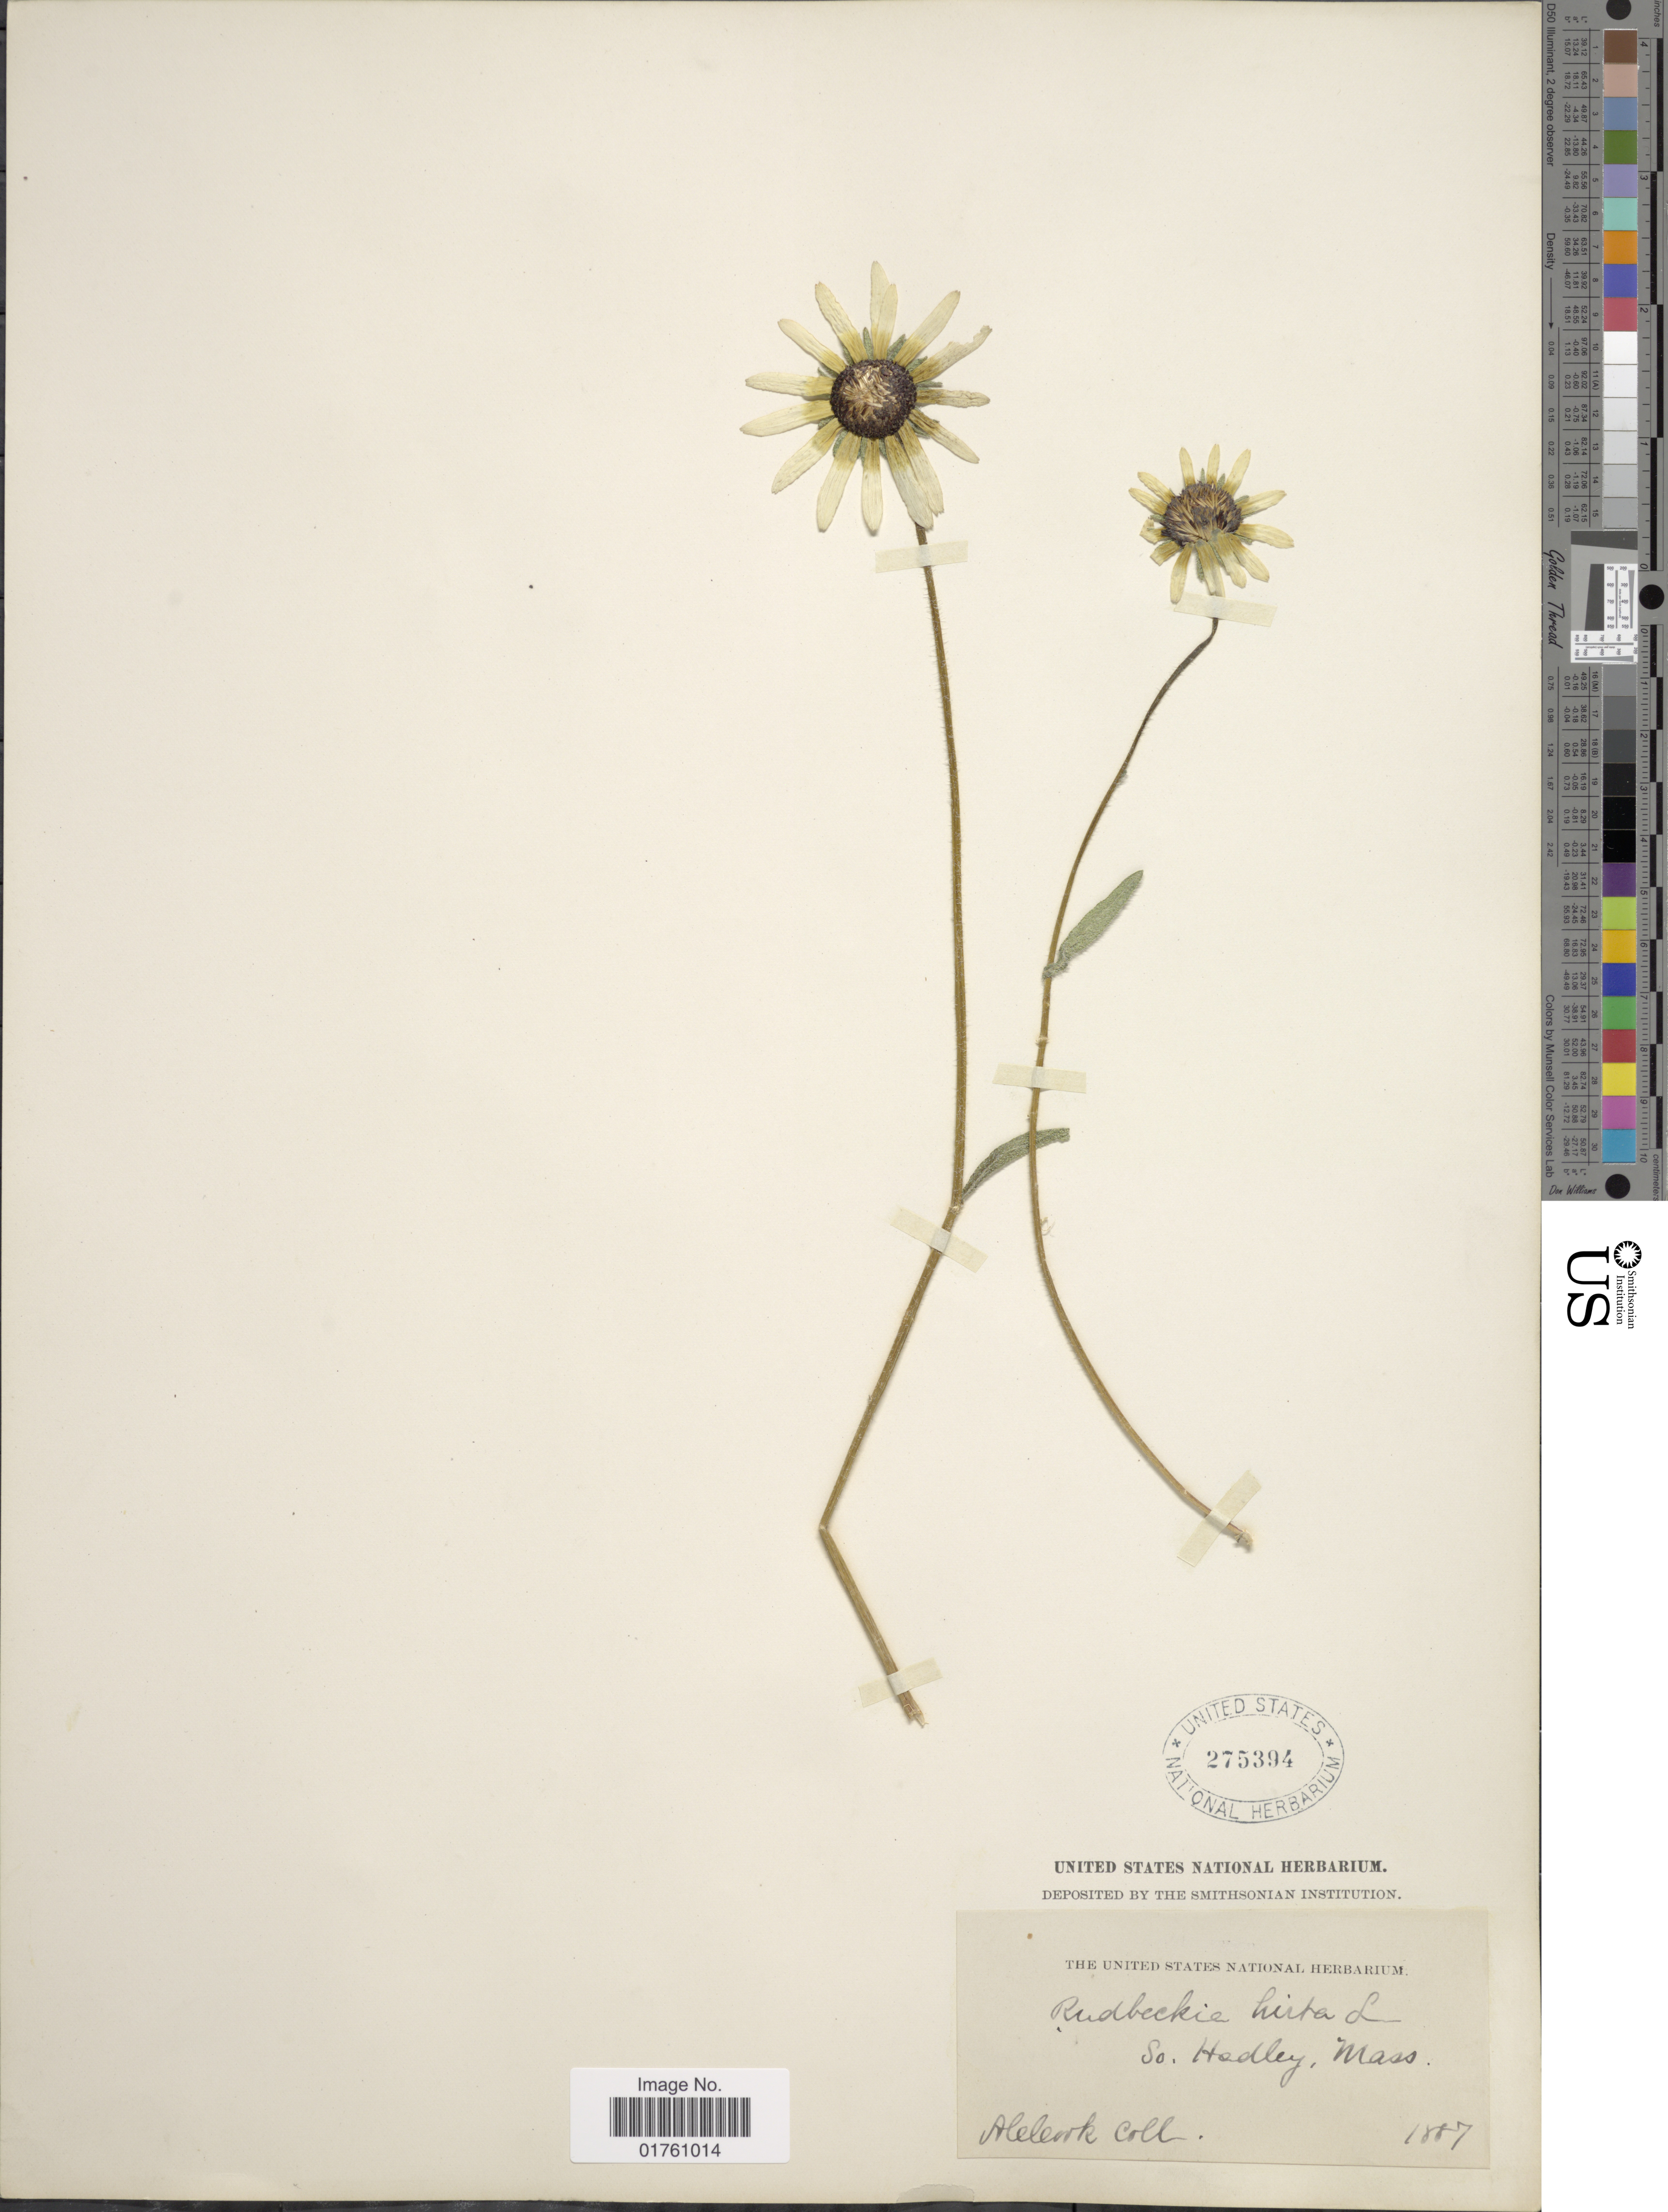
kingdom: Plantae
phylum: Tracheophyta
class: Magnoliopsida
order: Asterales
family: Asteraceae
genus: Rudbeckia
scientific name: Rudbeckia hirta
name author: L.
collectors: A. Cook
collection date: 1887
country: United States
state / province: Massachusetts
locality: So. Hadley, Mass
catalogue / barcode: US 275394